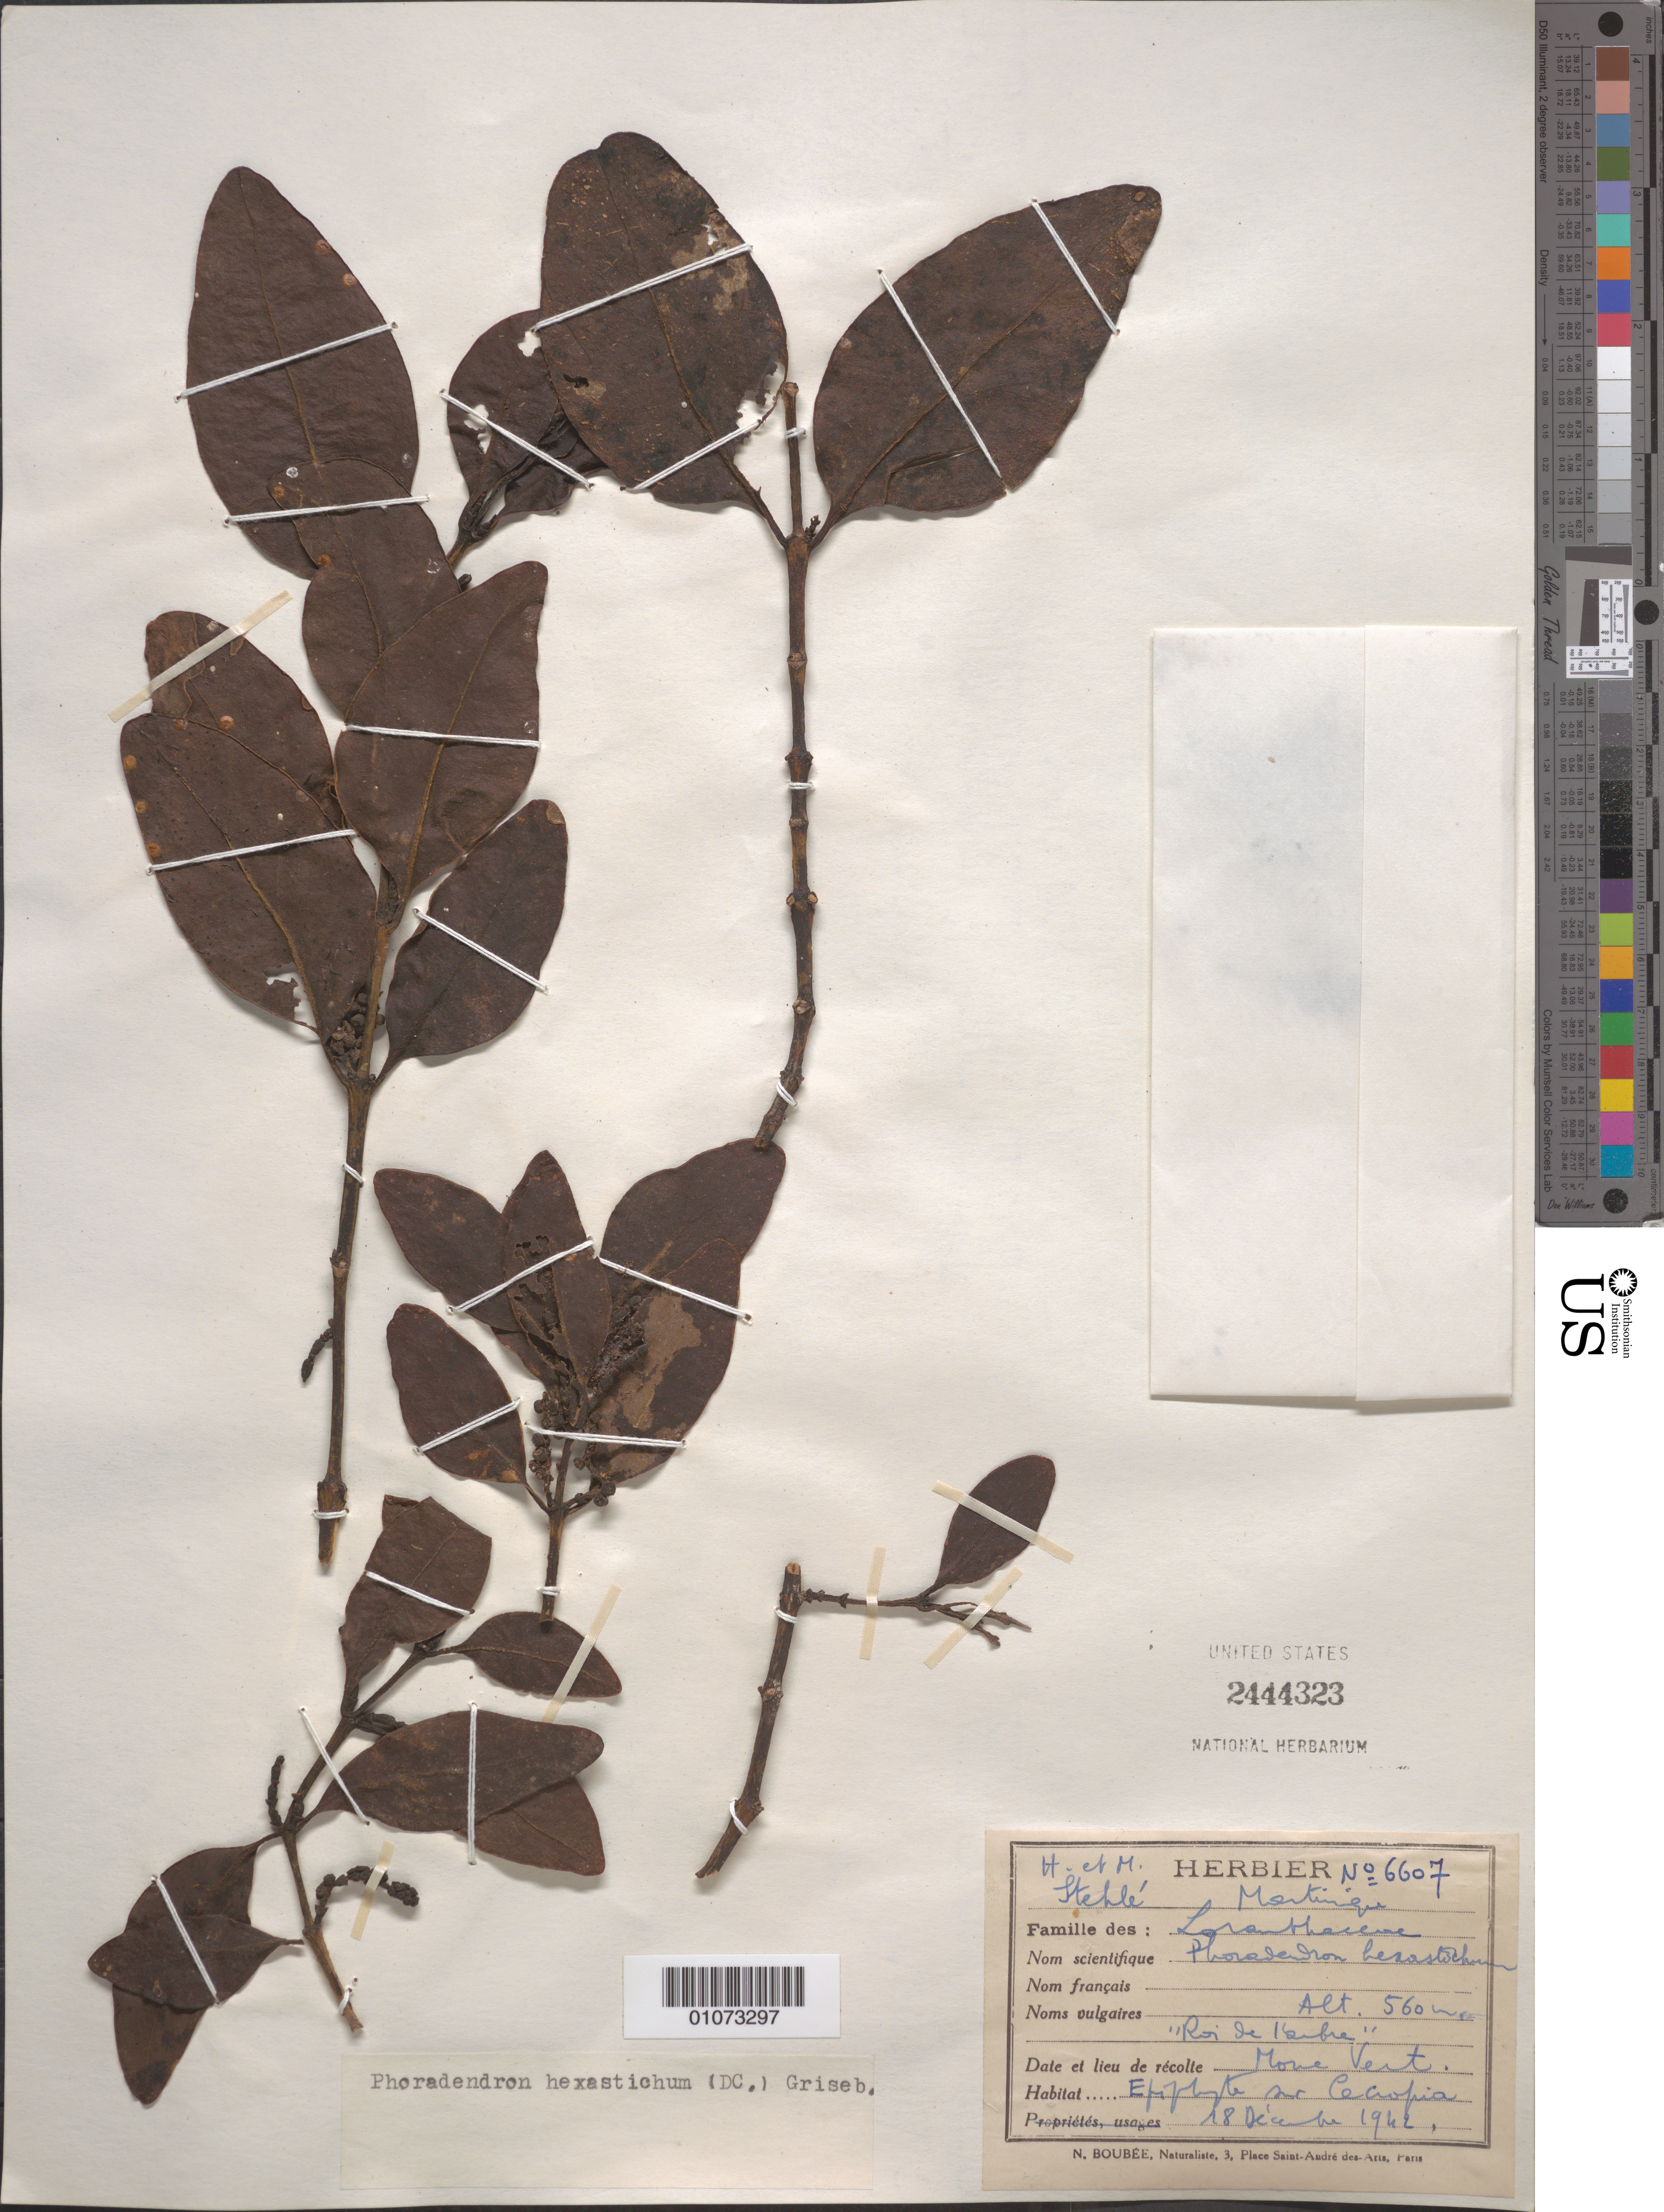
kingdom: Plantae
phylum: Tracheophyta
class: Magnoliopsida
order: Santalales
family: Viscaceae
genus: Phoradendron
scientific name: Phoradendron hexastichum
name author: (DC.) Griseb.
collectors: H. Stehlé & M. Stehlé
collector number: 6607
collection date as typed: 18 Dec 1942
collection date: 1942-12-18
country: Martinique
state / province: Saint-Pierre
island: Martinique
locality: Morne Vert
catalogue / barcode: US 2444323